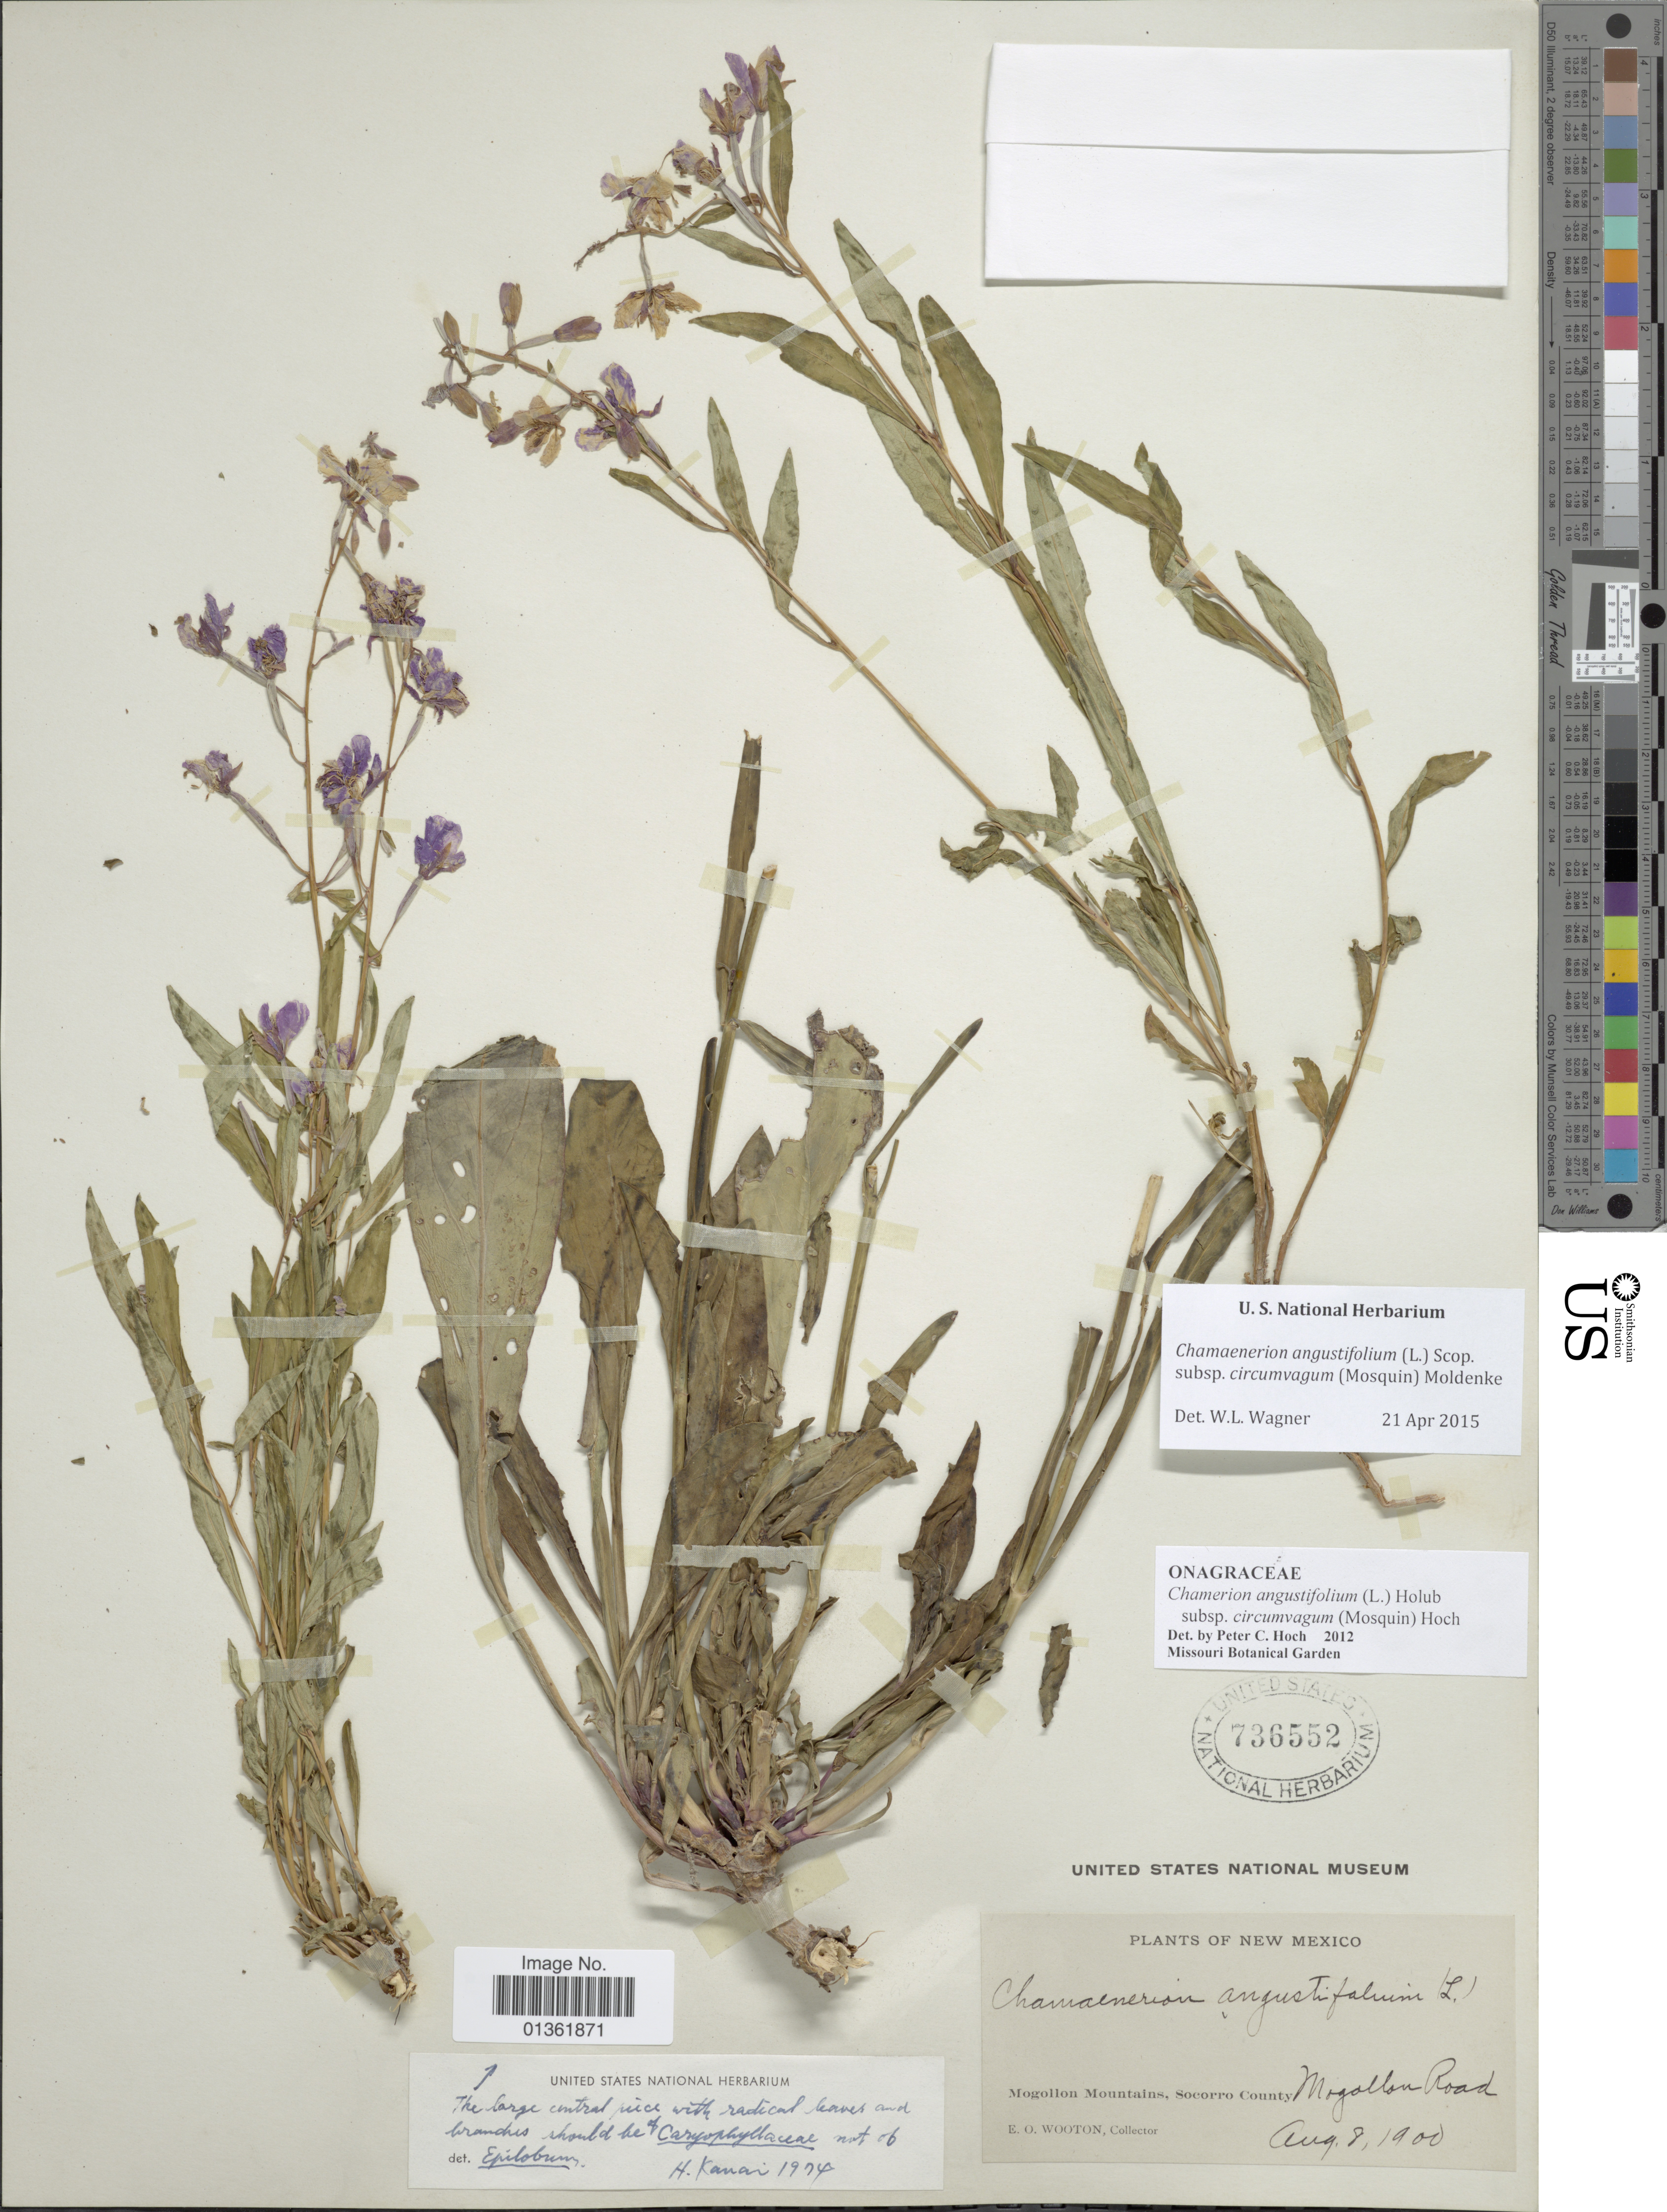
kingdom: Plantae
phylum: Tracheophyta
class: Magnoliopsida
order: Myrtales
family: Onagraceae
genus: Chamaenerion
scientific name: Chamaenerion angustifolium subsp. circumvagum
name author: (Mosquin) Moldenke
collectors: E. O. Wooton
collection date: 1900-08-08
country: United States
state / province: New Mexico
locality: Mogolion Mountains, Socorro County. Mogollon Road.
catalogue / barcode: US 736552